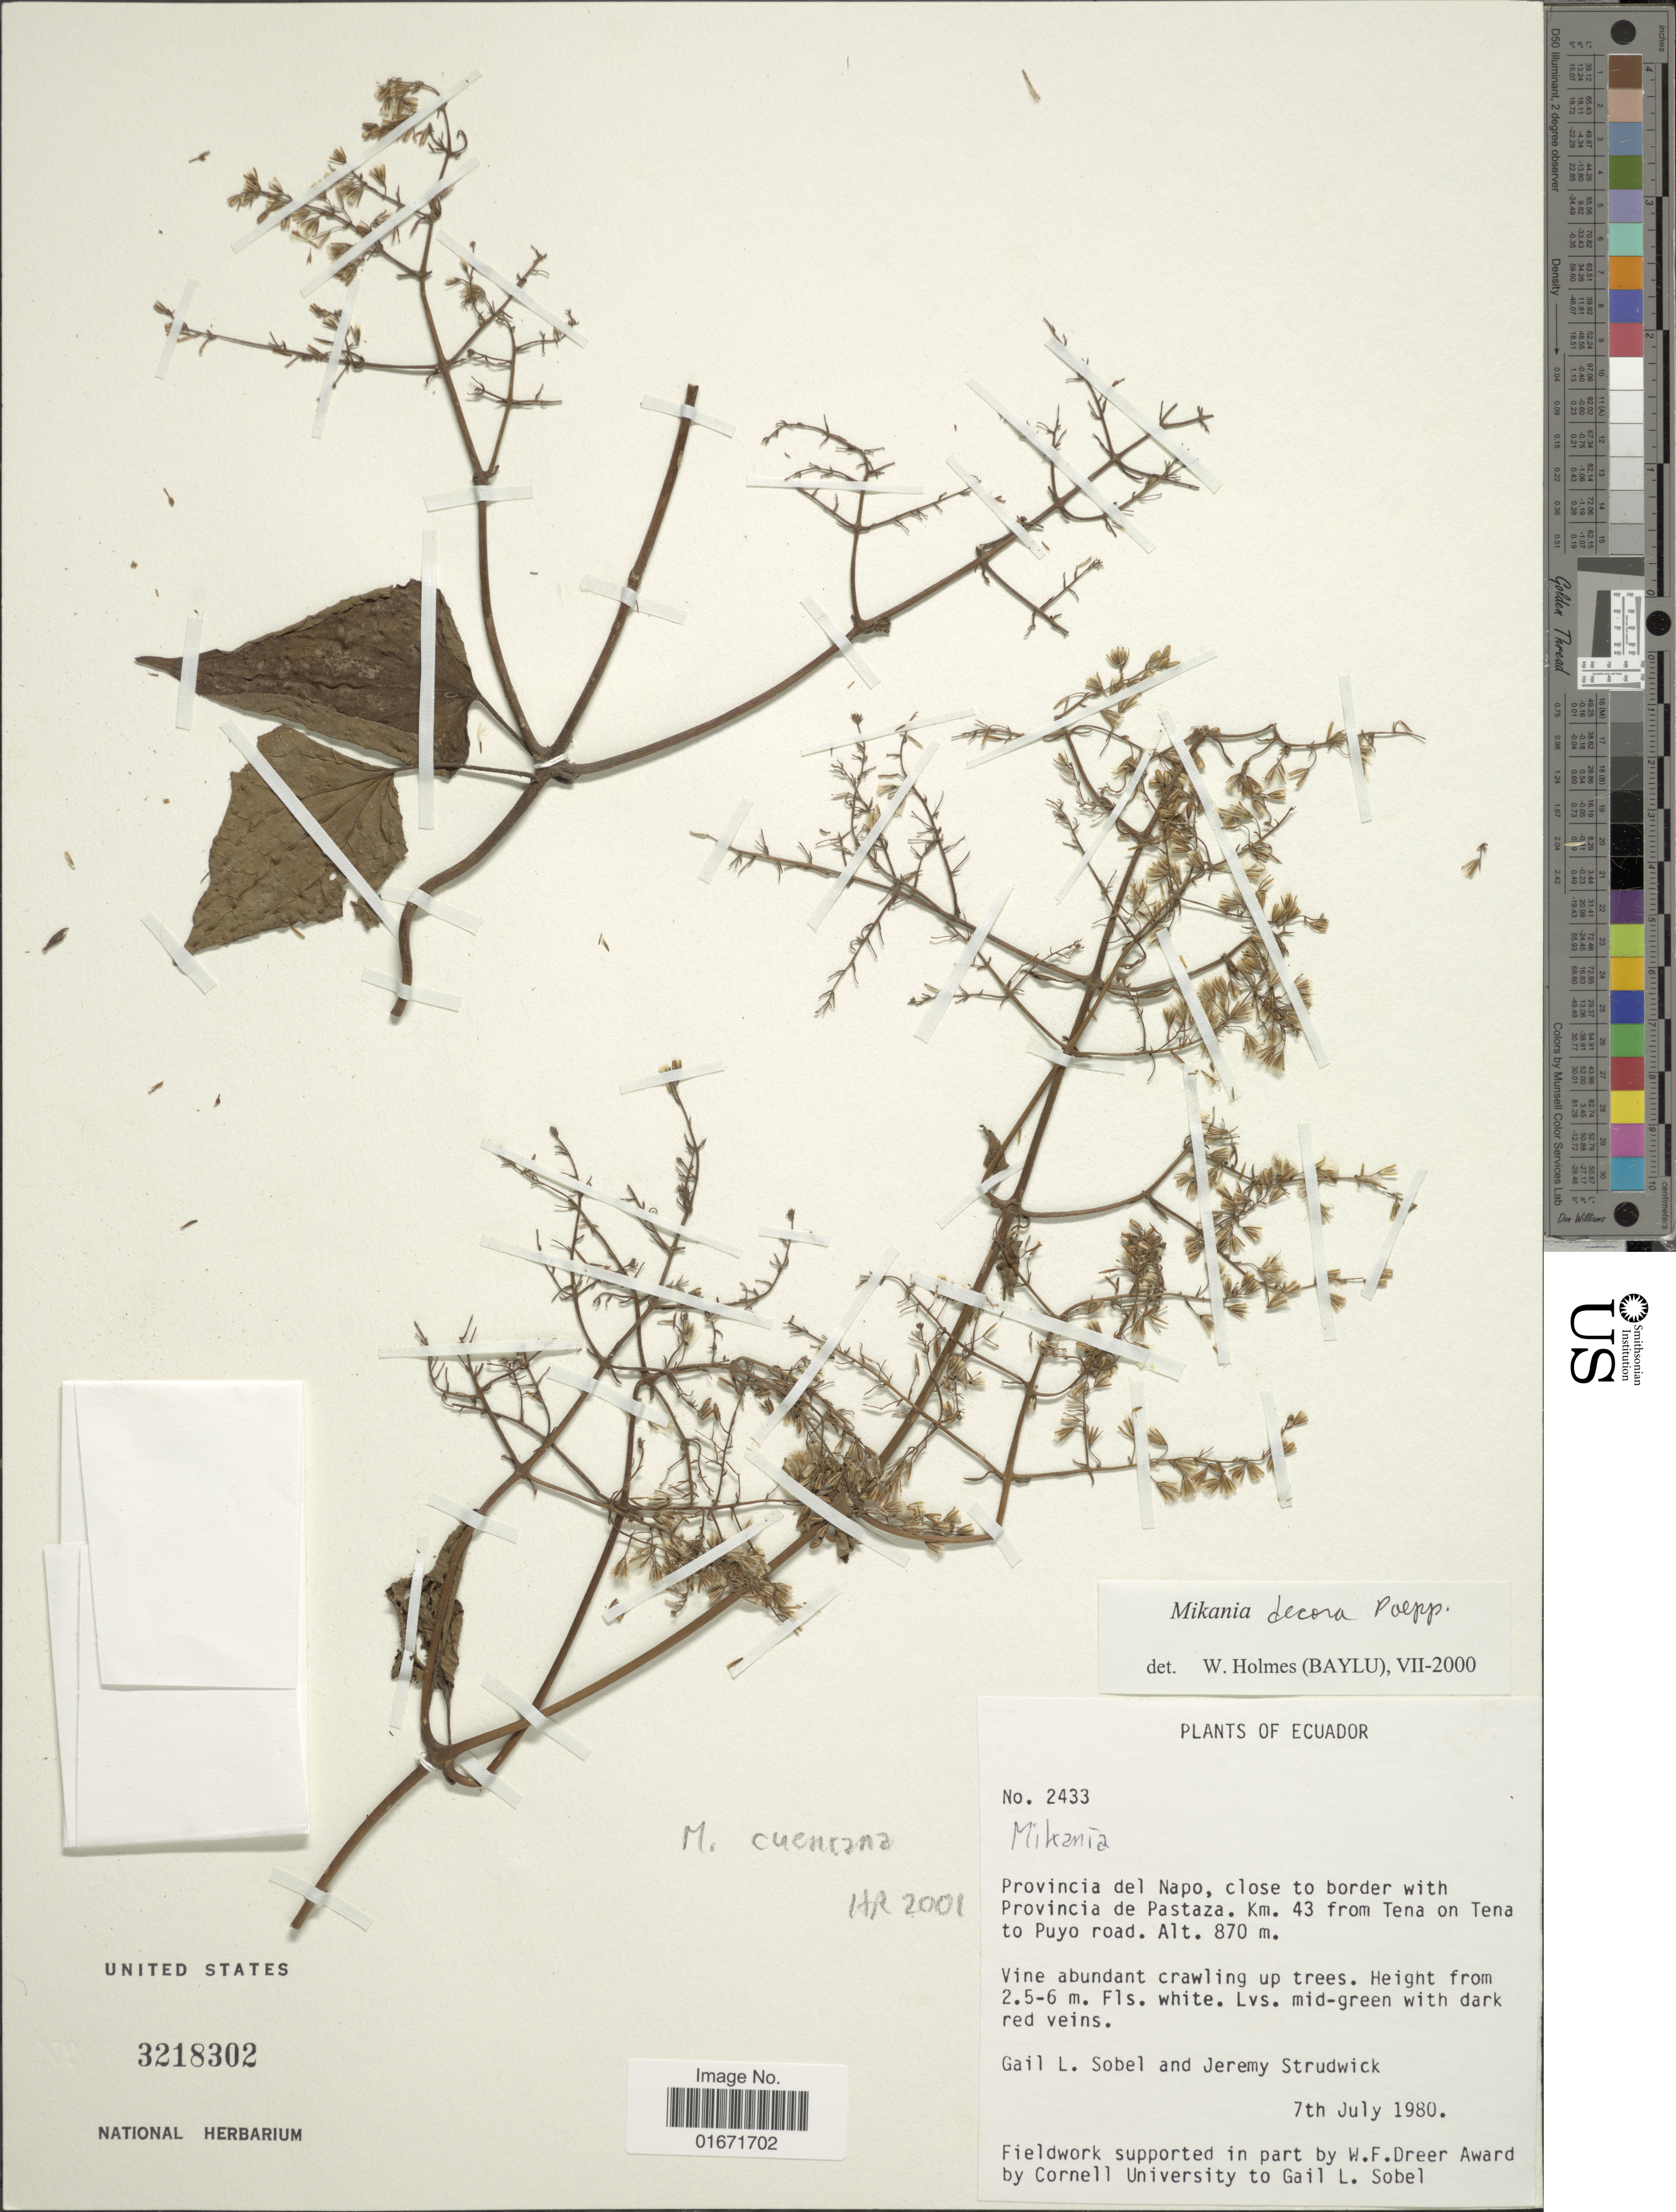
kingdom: Plantae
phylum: Tracheophyta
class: Magnoliopsida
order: Asterales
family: Asteraceae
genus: Mikania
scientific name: Mikania cuzcoensis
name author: W.C. Holmes & McDaniel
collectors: G. L. Sobel & J. J. Strudwick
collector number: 2433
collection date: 1980-07-07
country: Ecuador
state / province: Napo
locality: Provincia del Napo, close to border with Provincia de Pastaza. Km. 43 from Tena on Tena to Puyo road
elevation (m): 870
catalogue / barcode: US 3218302